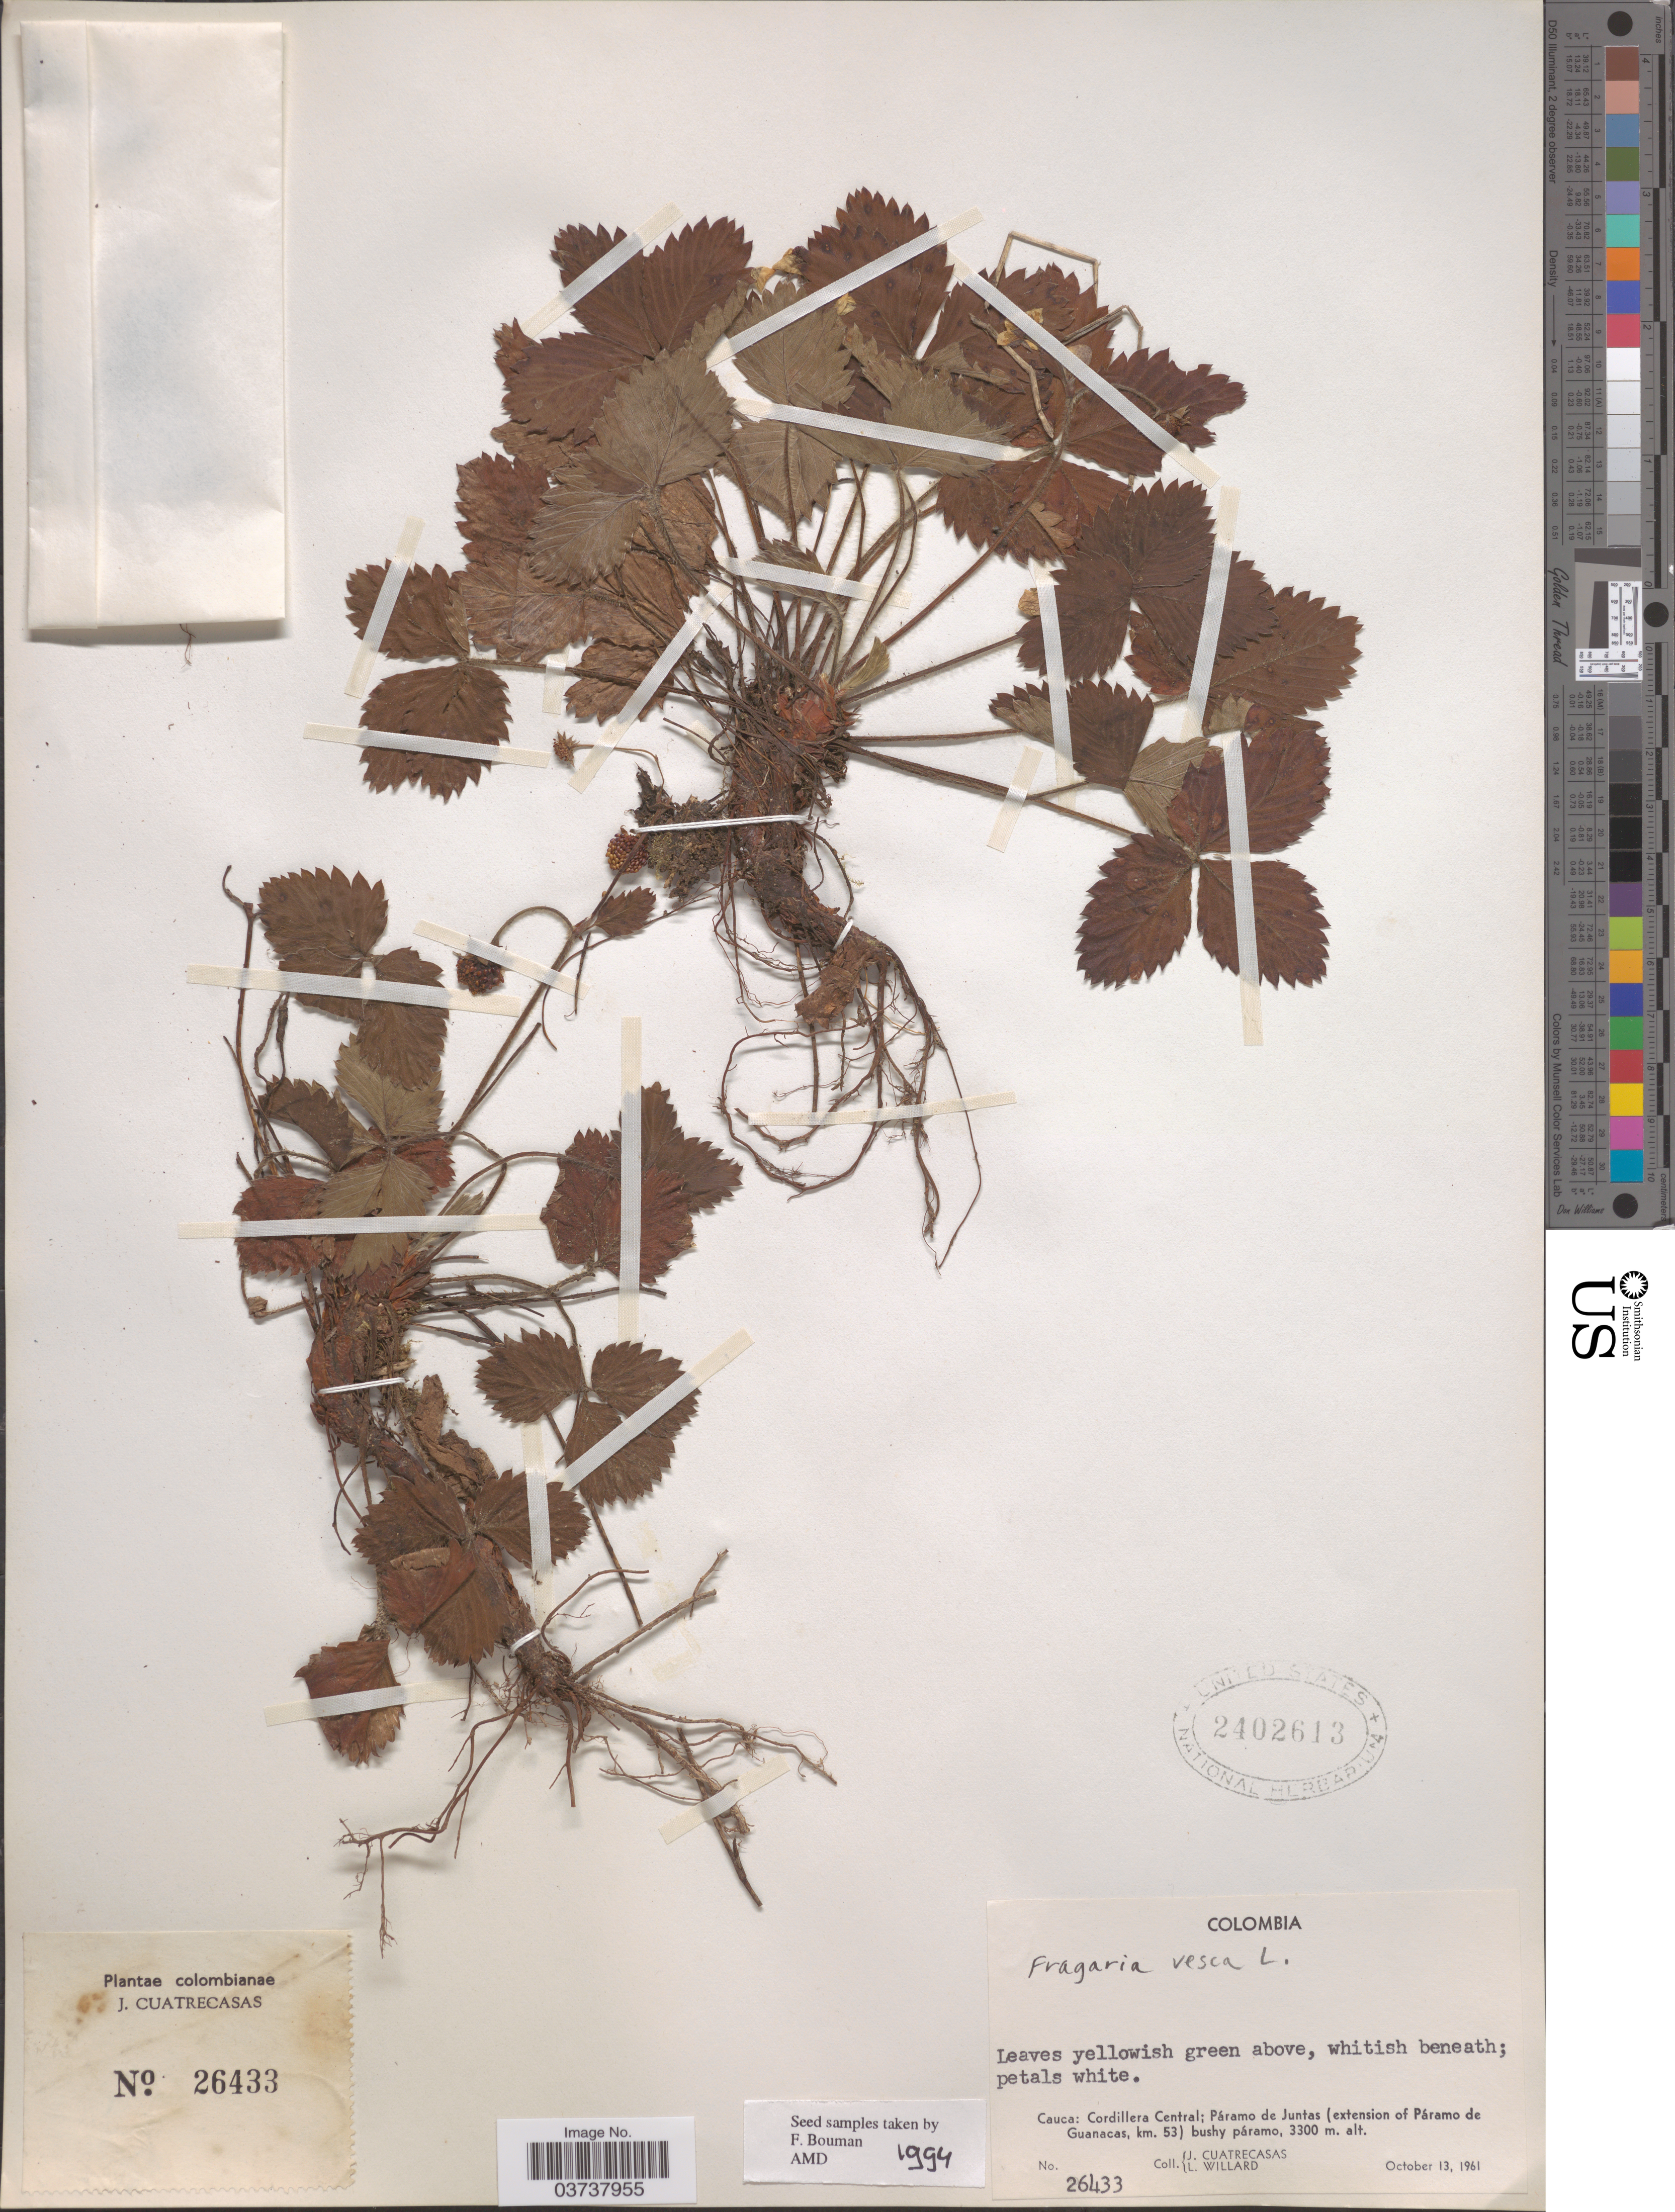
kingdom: Plantae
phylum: Tracheophyta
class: Magnoliopsida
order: Rosales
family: Rosaceae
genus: Fragaria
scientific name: Fragaria vesca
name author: L.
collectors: J. Cuatrecasas & L. Willard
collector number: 26433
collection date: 1961-10-13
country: Colombia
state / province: Cauca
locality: Cordillera Central; Páramo de Juntas (extension of Páramo de Guanacas, km. 53).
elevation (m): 3300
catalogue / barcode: US 2402613